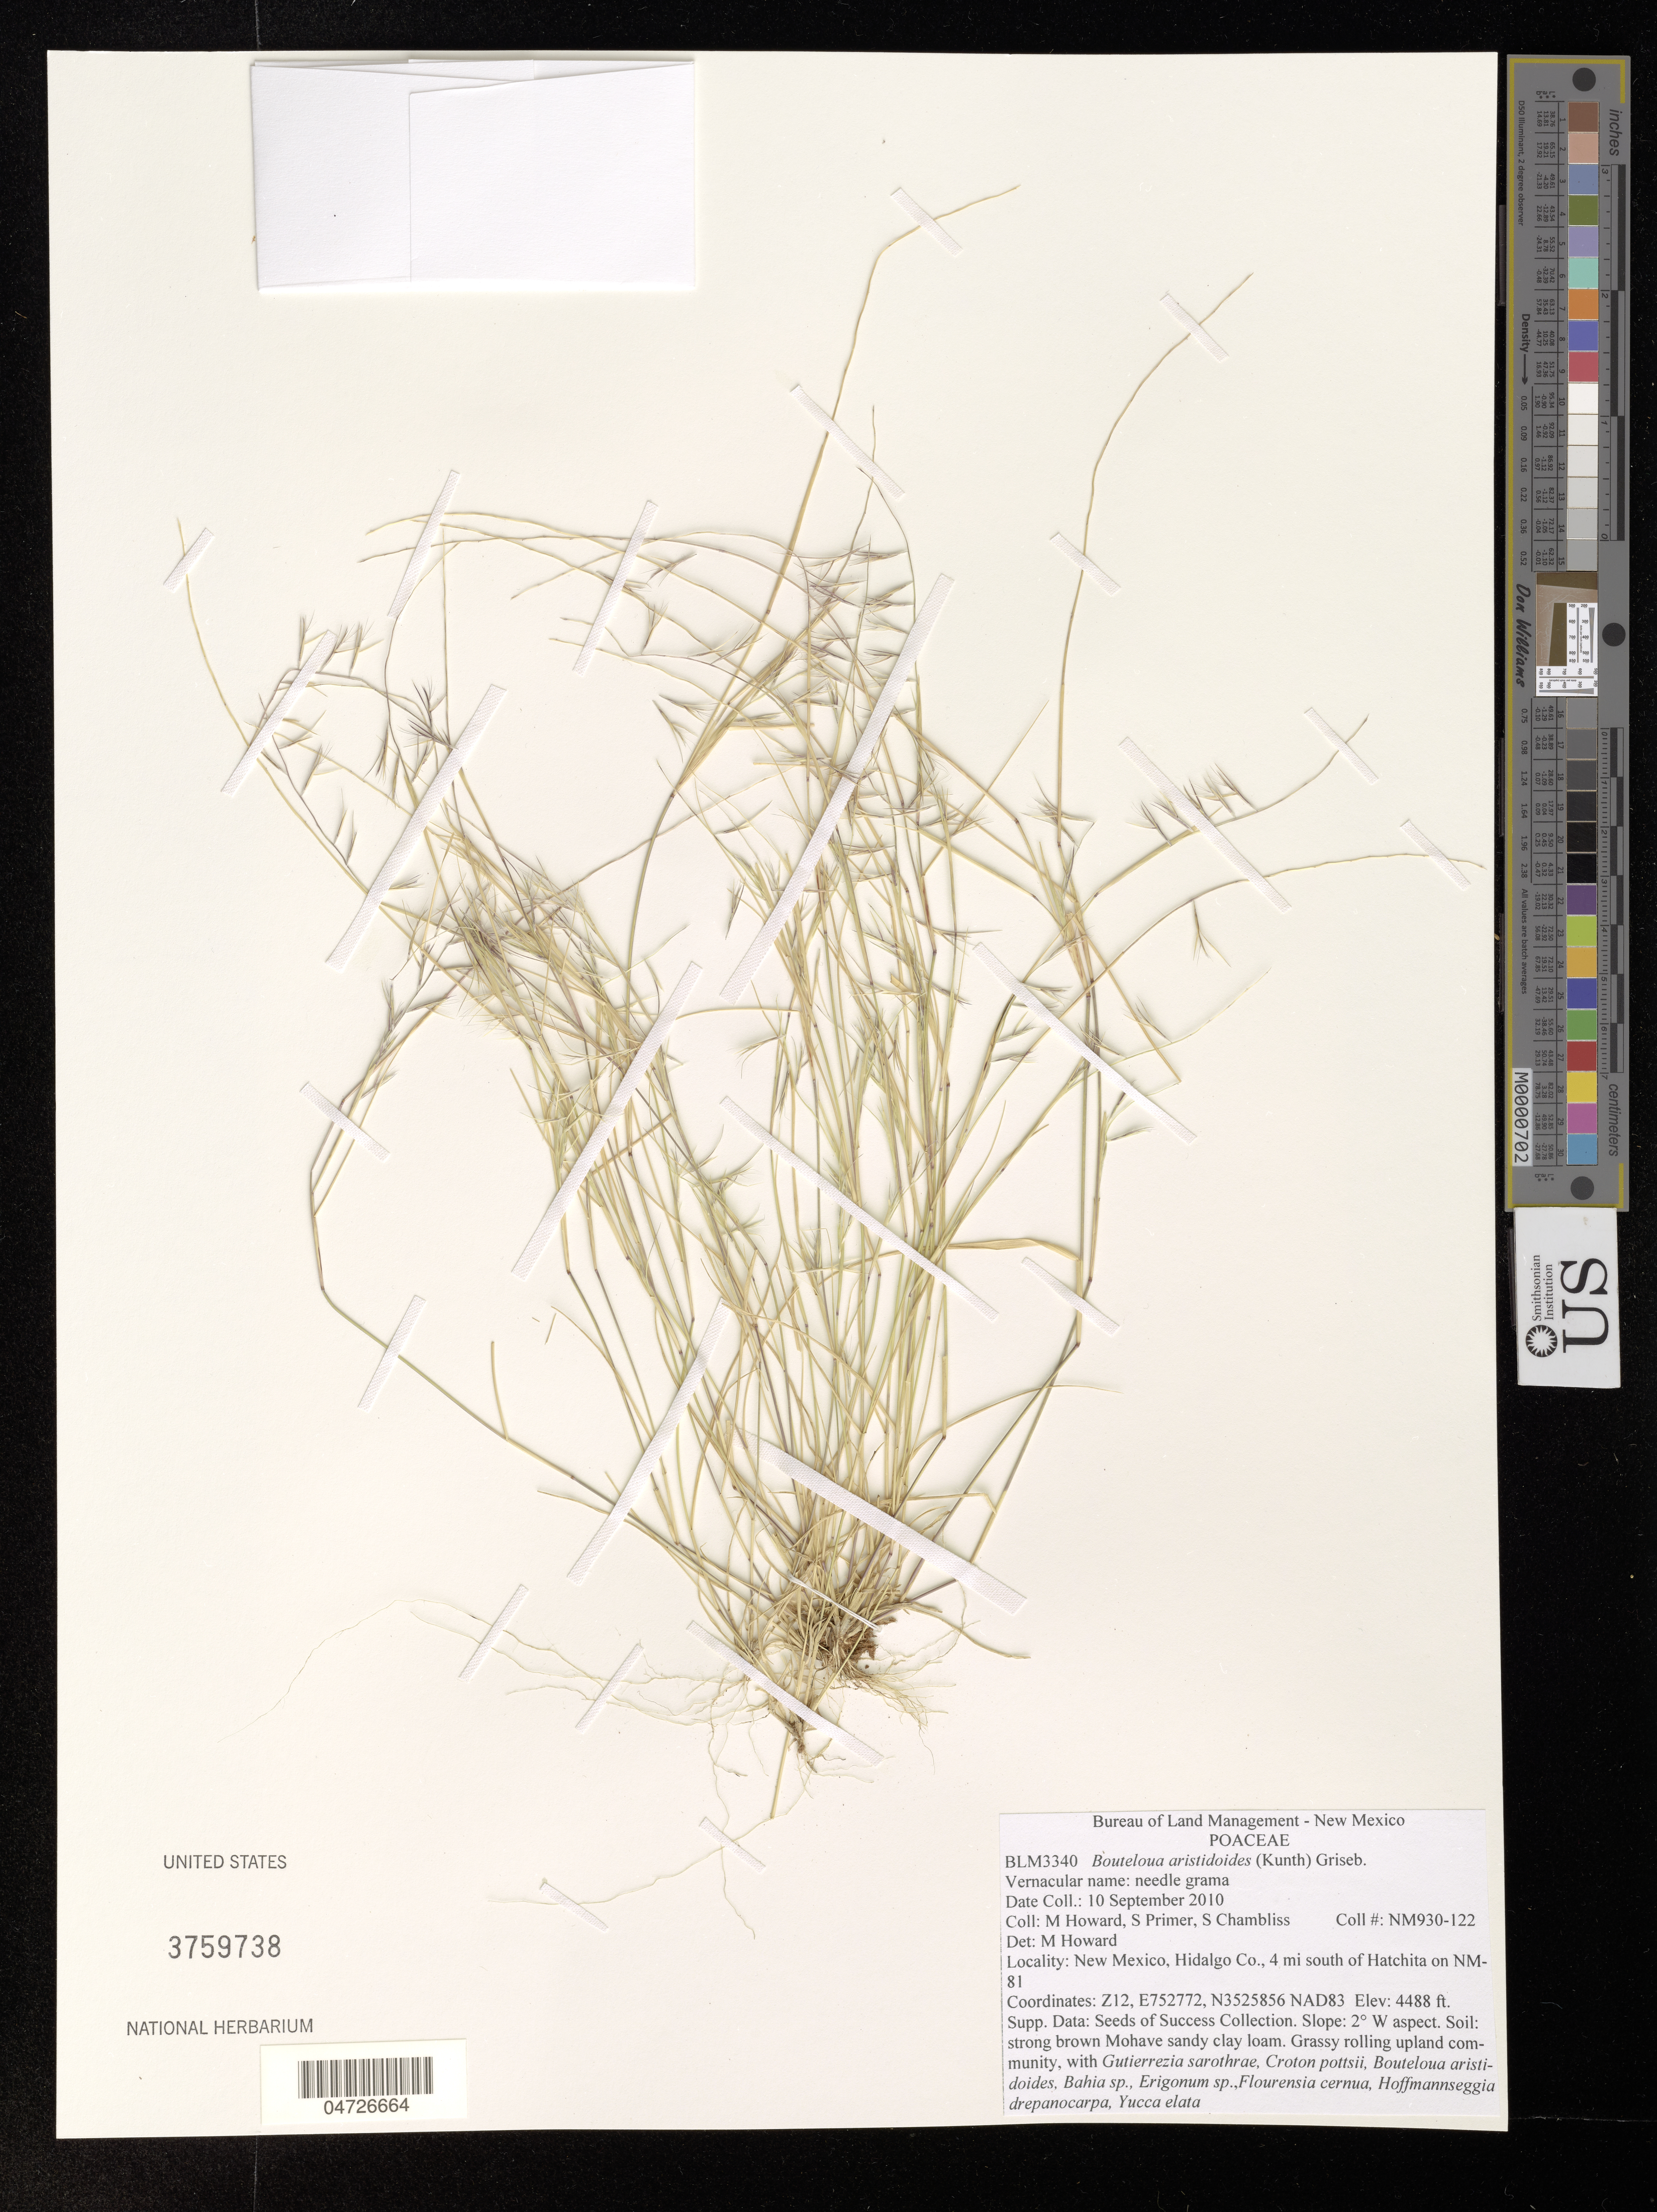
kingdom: Plantae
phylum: Tracheophyta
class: Liliopsida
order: Poales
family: Poaceae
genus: Bouteloua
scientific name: Bouteloua aristidoides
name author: (Kunth) Griseb.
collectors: M. Howard, S. Primer & S. Chambliss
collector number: NM930-122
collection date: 2010-09-10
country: United States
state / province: New Mexico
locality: Hidalgo Co., 4 mi south of Hatchita on NM-81.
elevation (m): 1368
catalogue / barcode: US 3759738